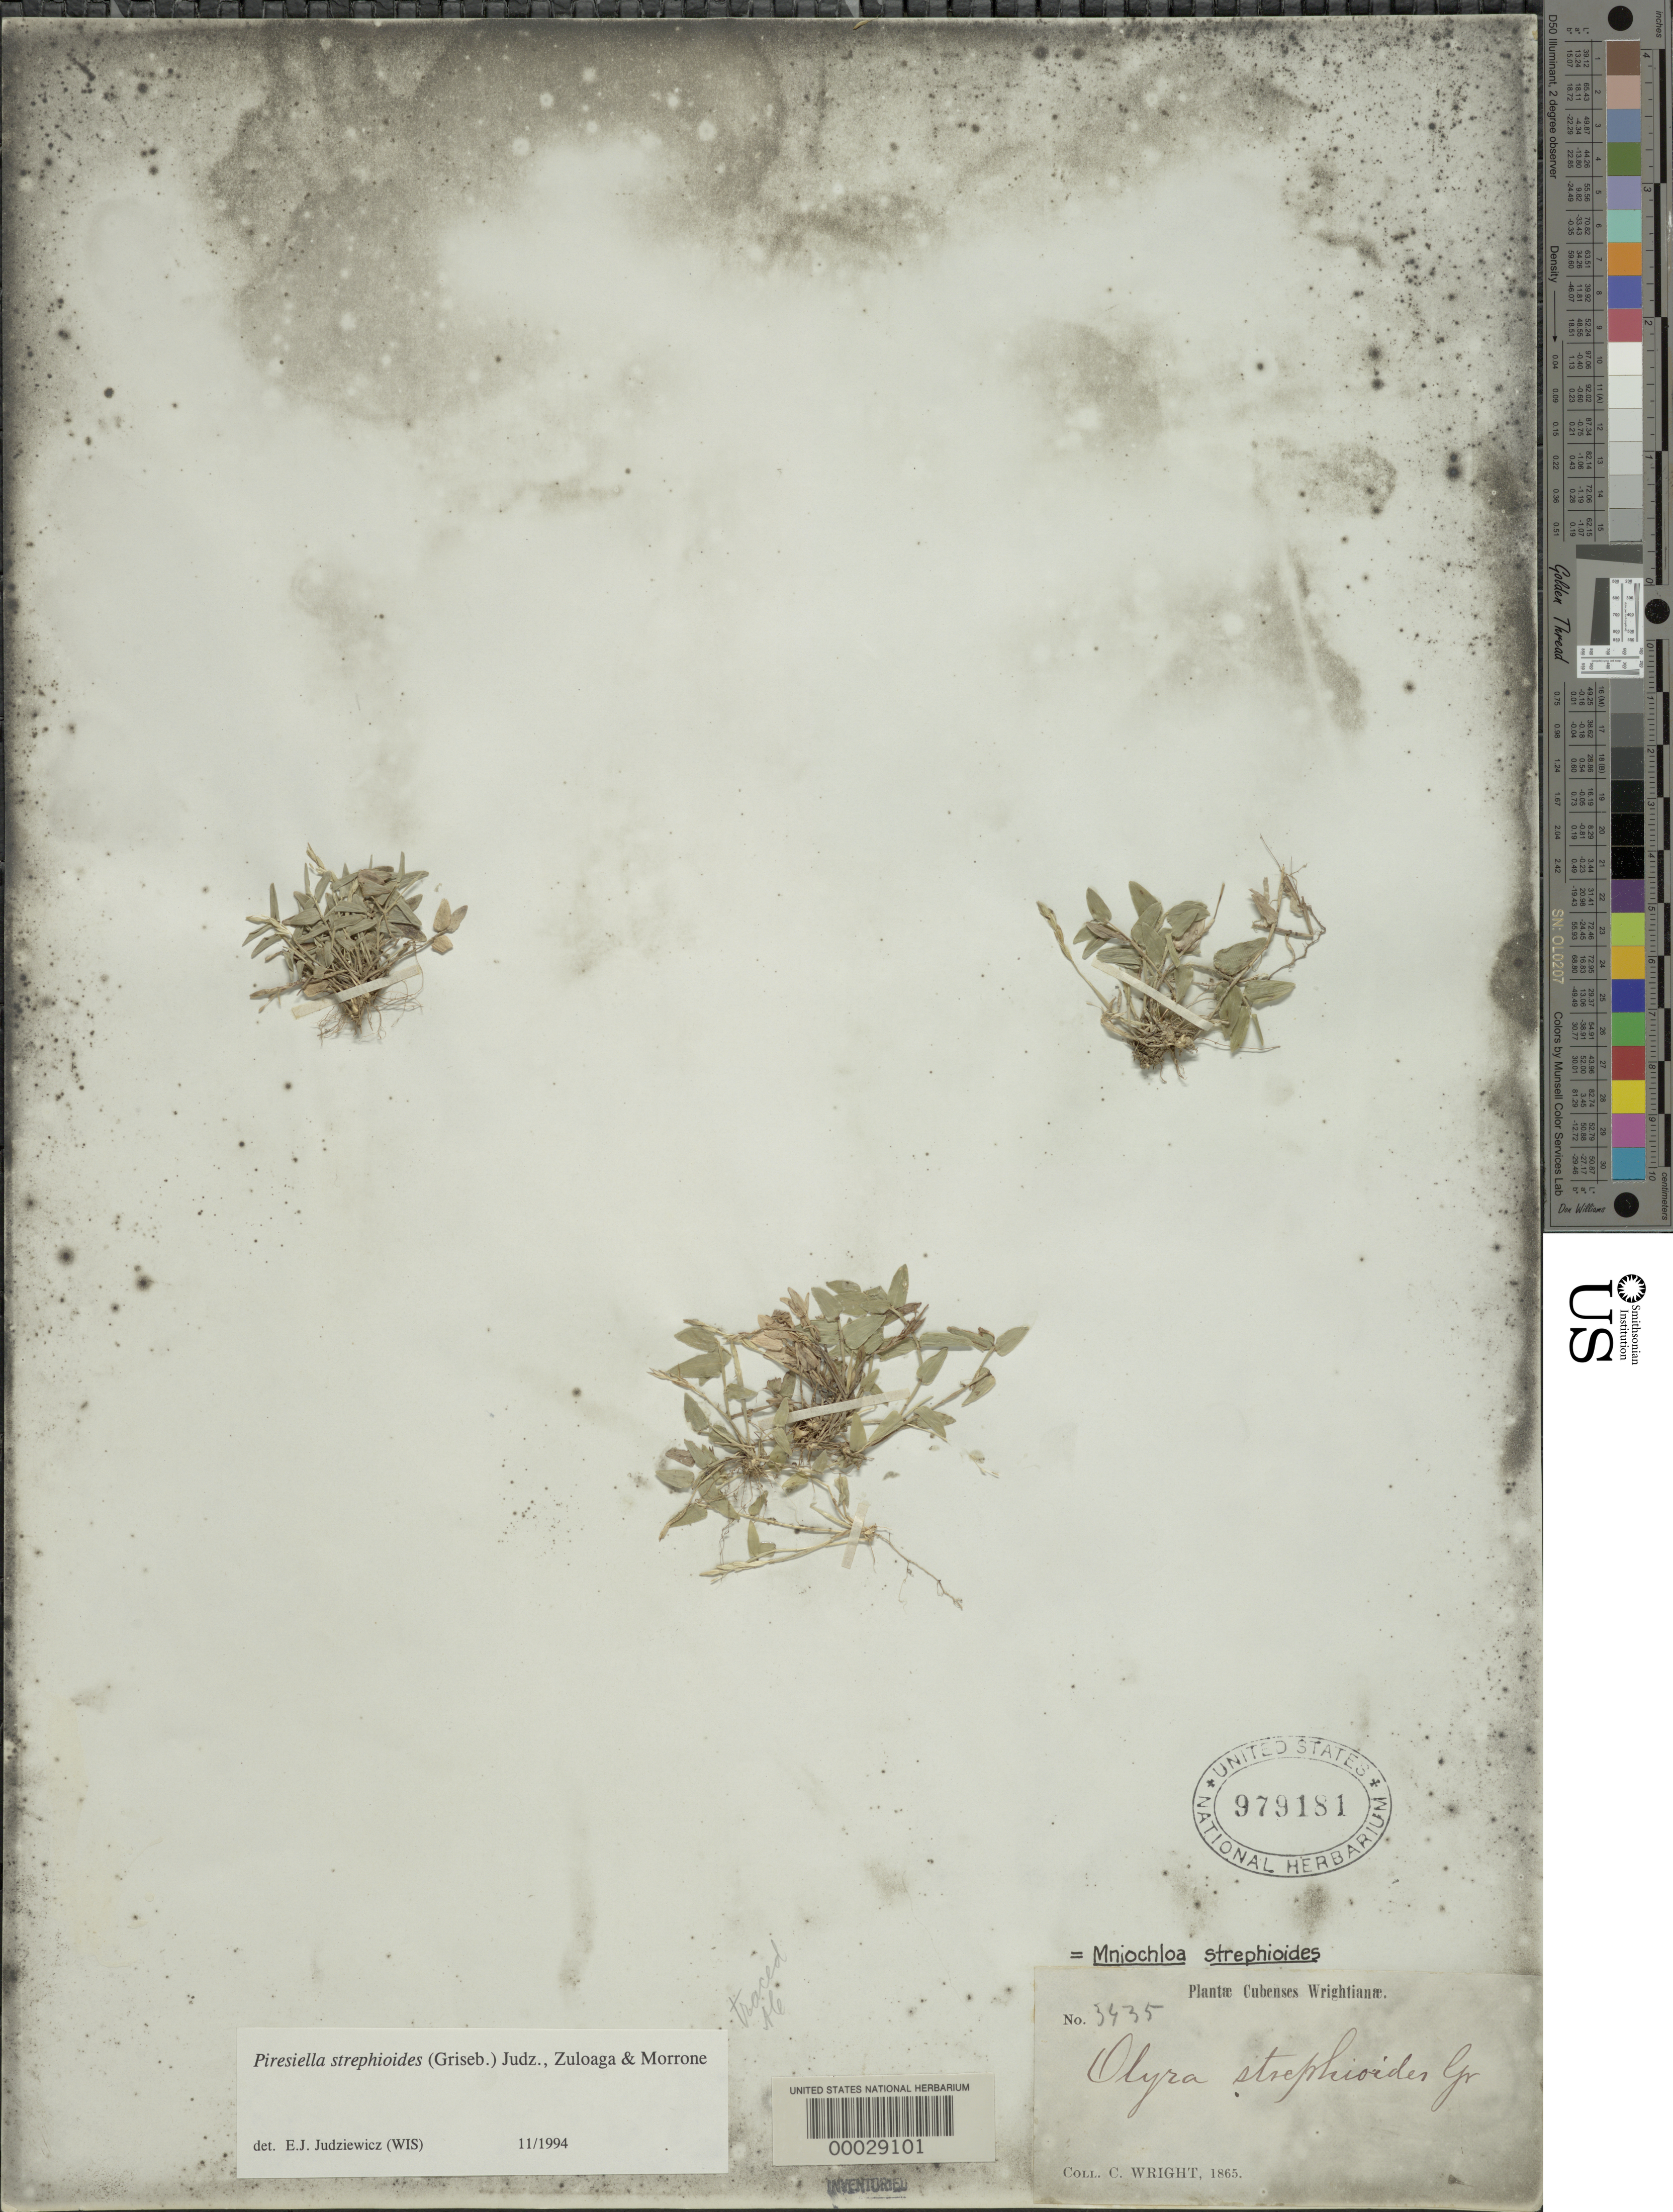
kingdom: Plantae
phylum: Tracheophyta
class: Liliopsida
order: Poales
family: Poaceae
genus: Piresiella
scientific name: Piresiella strephioides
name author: (Griseb.) Judz.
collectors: C. Wright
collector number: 3435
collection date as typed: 27 Aug 1865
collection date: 1865-08-27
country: Cuba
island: Greater Antilles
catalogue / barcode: US 979181